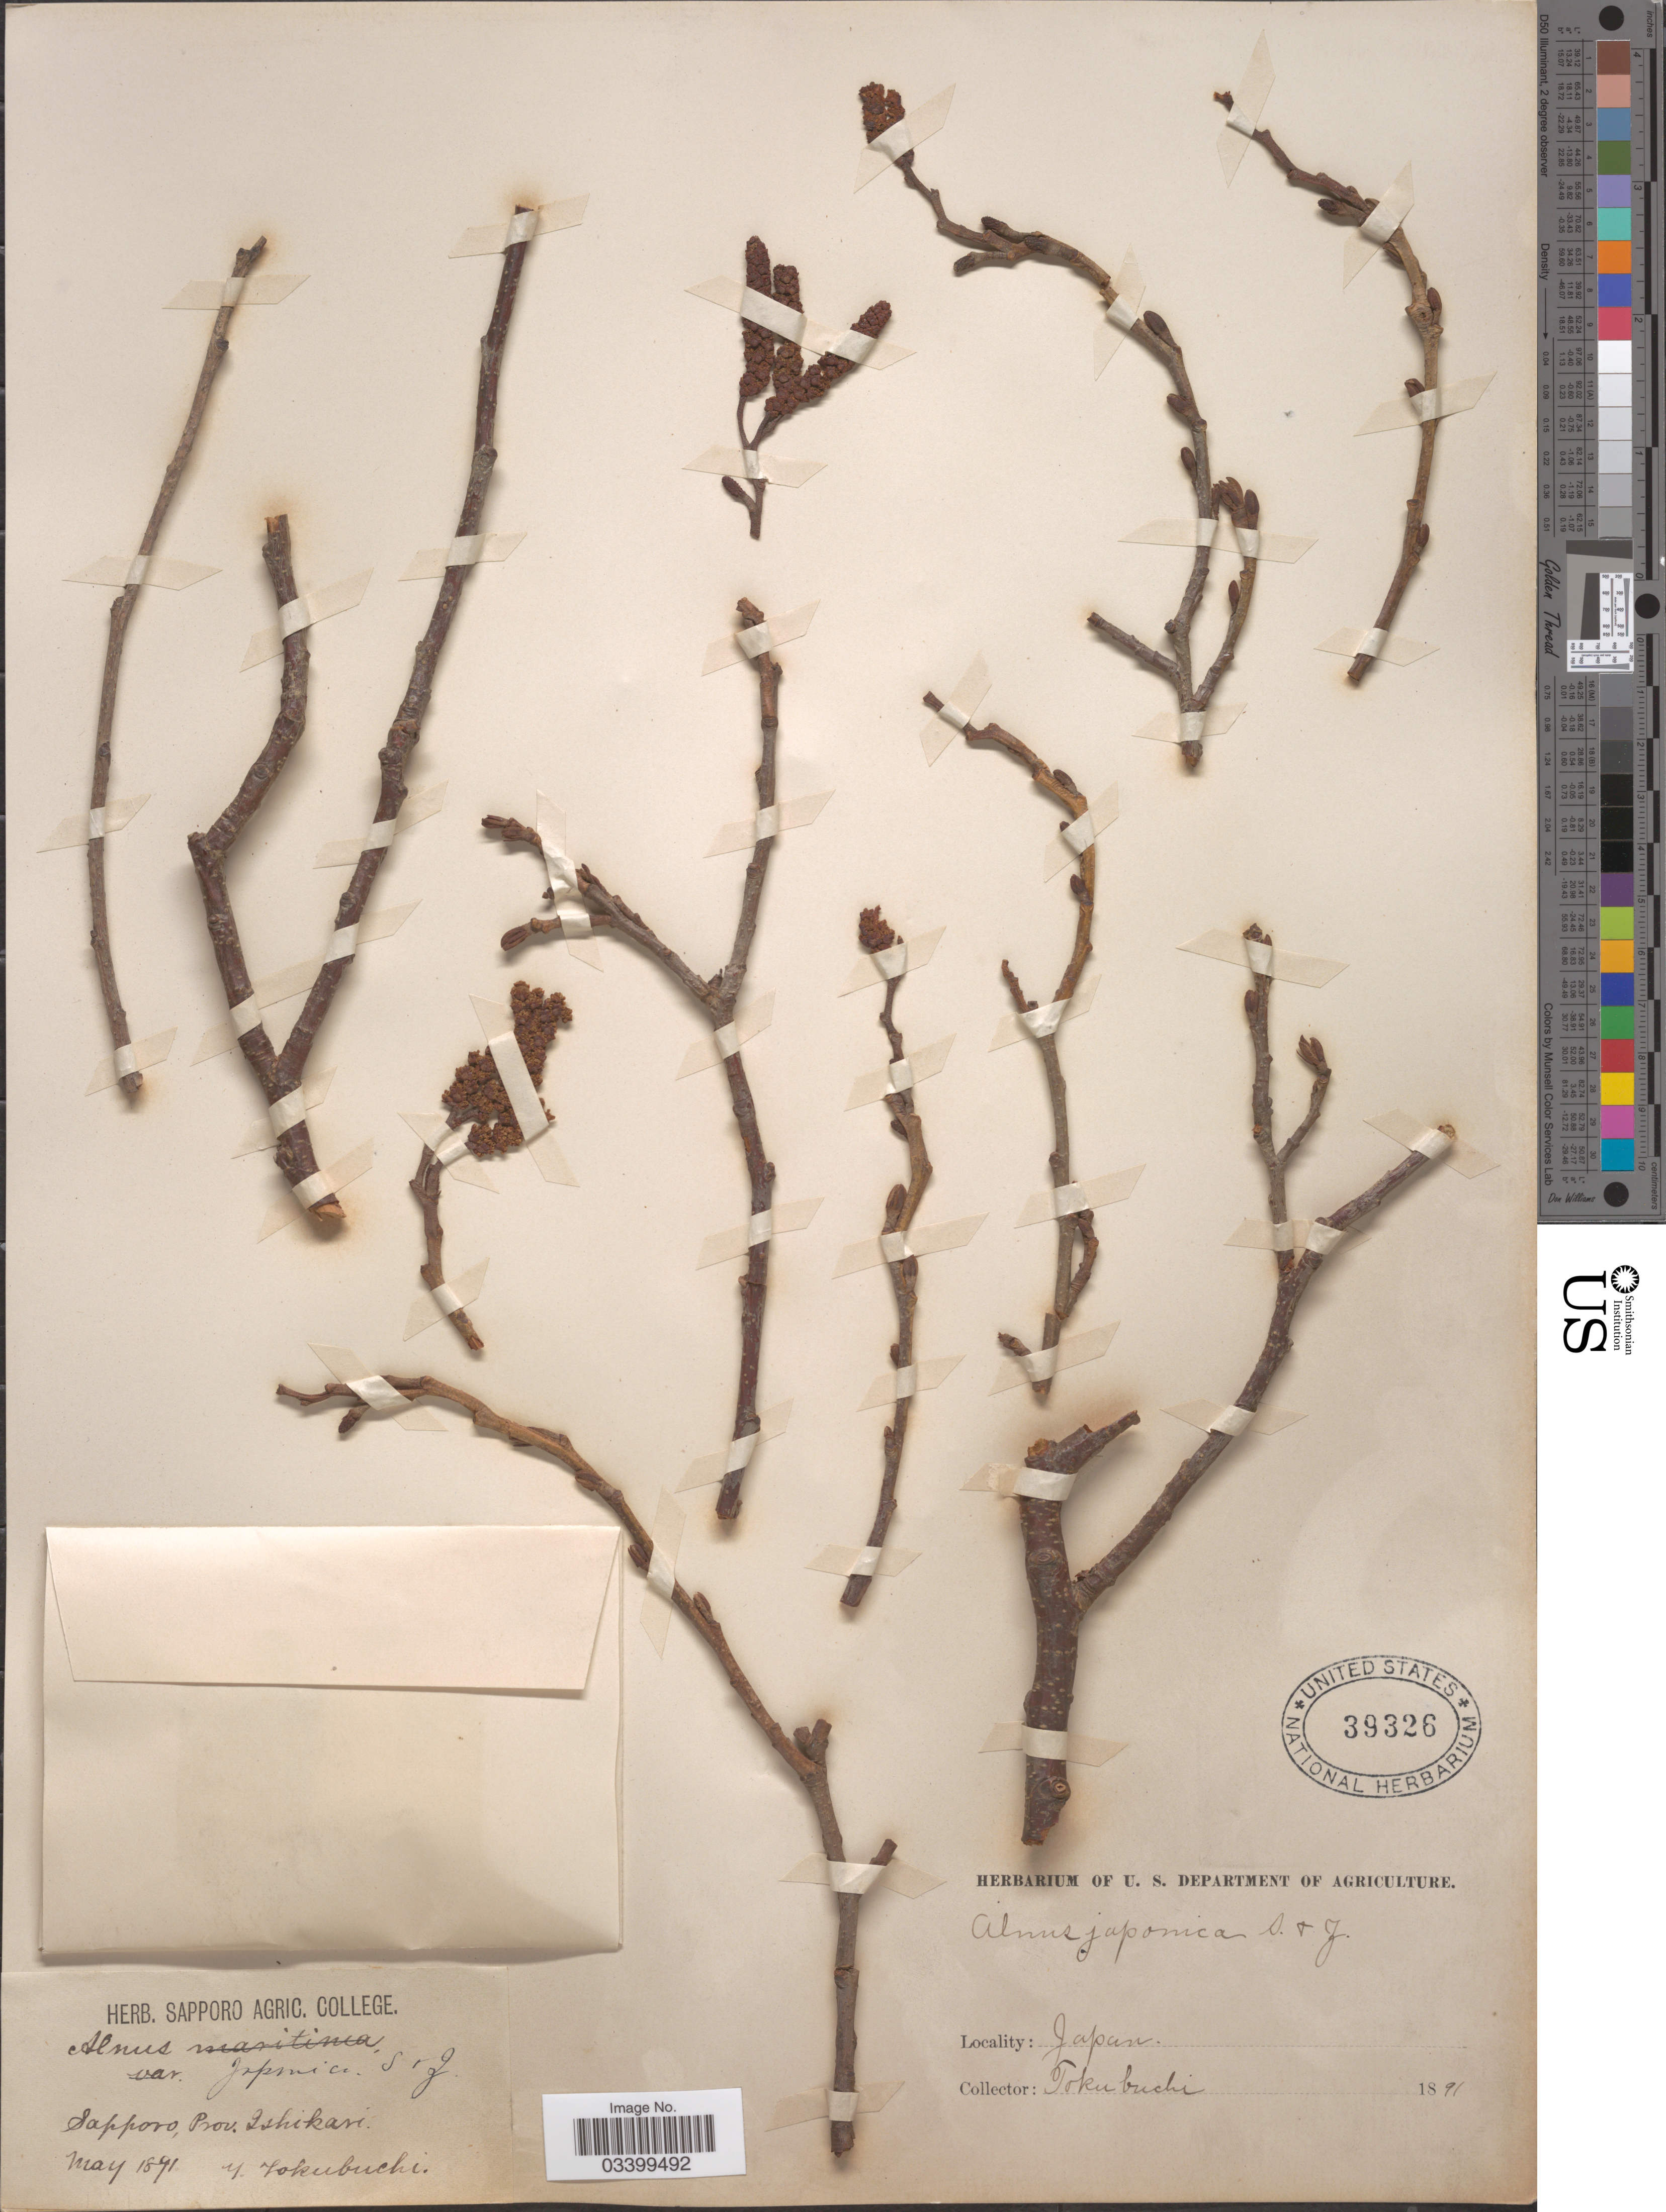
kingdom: Plantae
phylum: Tracheophyta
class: Magnoliopsida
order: Fagales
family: Betulaceae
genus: Alnus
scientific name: Alnus japonica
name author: (Thunb.) Steud.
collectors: Y. Tokubuchi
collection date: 1891-05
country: Japan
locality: Sapporo, Prov. Ishikari.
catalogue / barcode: US 39326